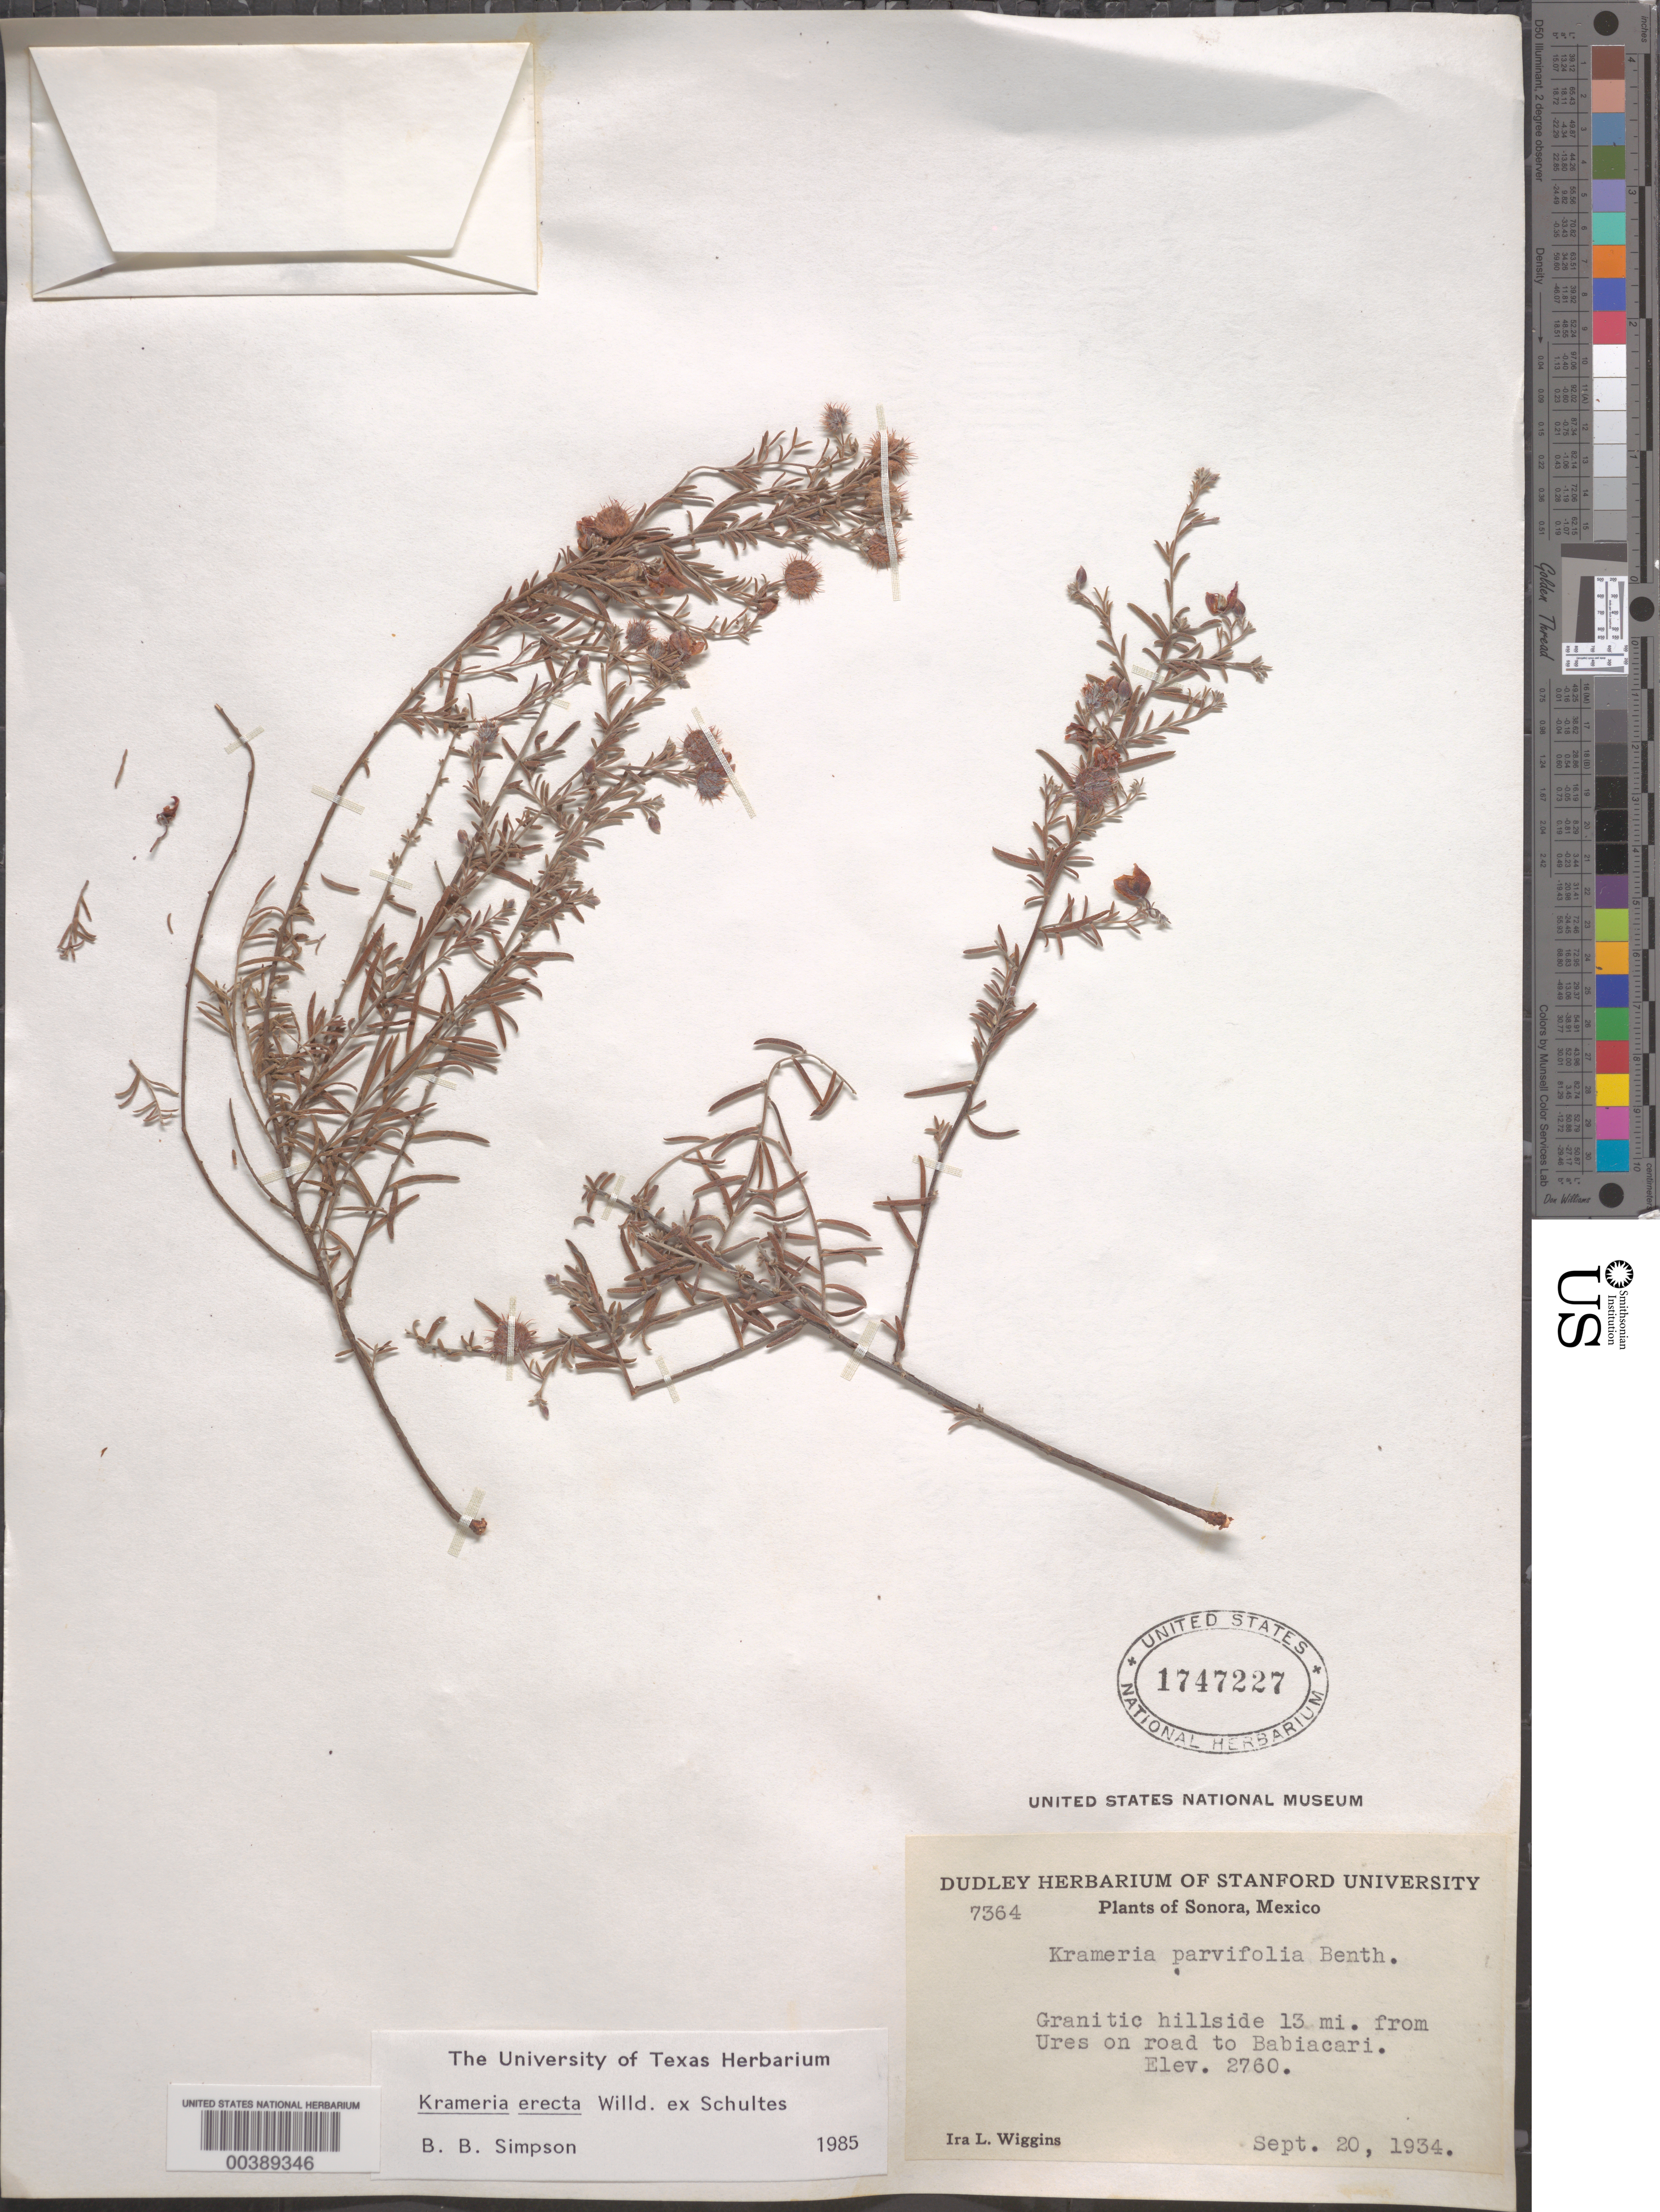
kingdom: Plantae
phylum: Tracheophyta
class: Magnoliopsida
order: Zygophyllales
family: Krameriaceae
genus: Krameria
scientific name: Krameria erecta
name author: Willd. ex Schult.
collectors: I. L. Wiggins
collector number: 7364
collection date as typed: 20 Sep 1934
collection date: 1934-09-20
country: Mexico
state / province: Sonora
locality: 13 mi from Ures on road to Babiacari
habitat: Granitic hillside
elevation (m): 841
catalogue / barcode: US 1747227